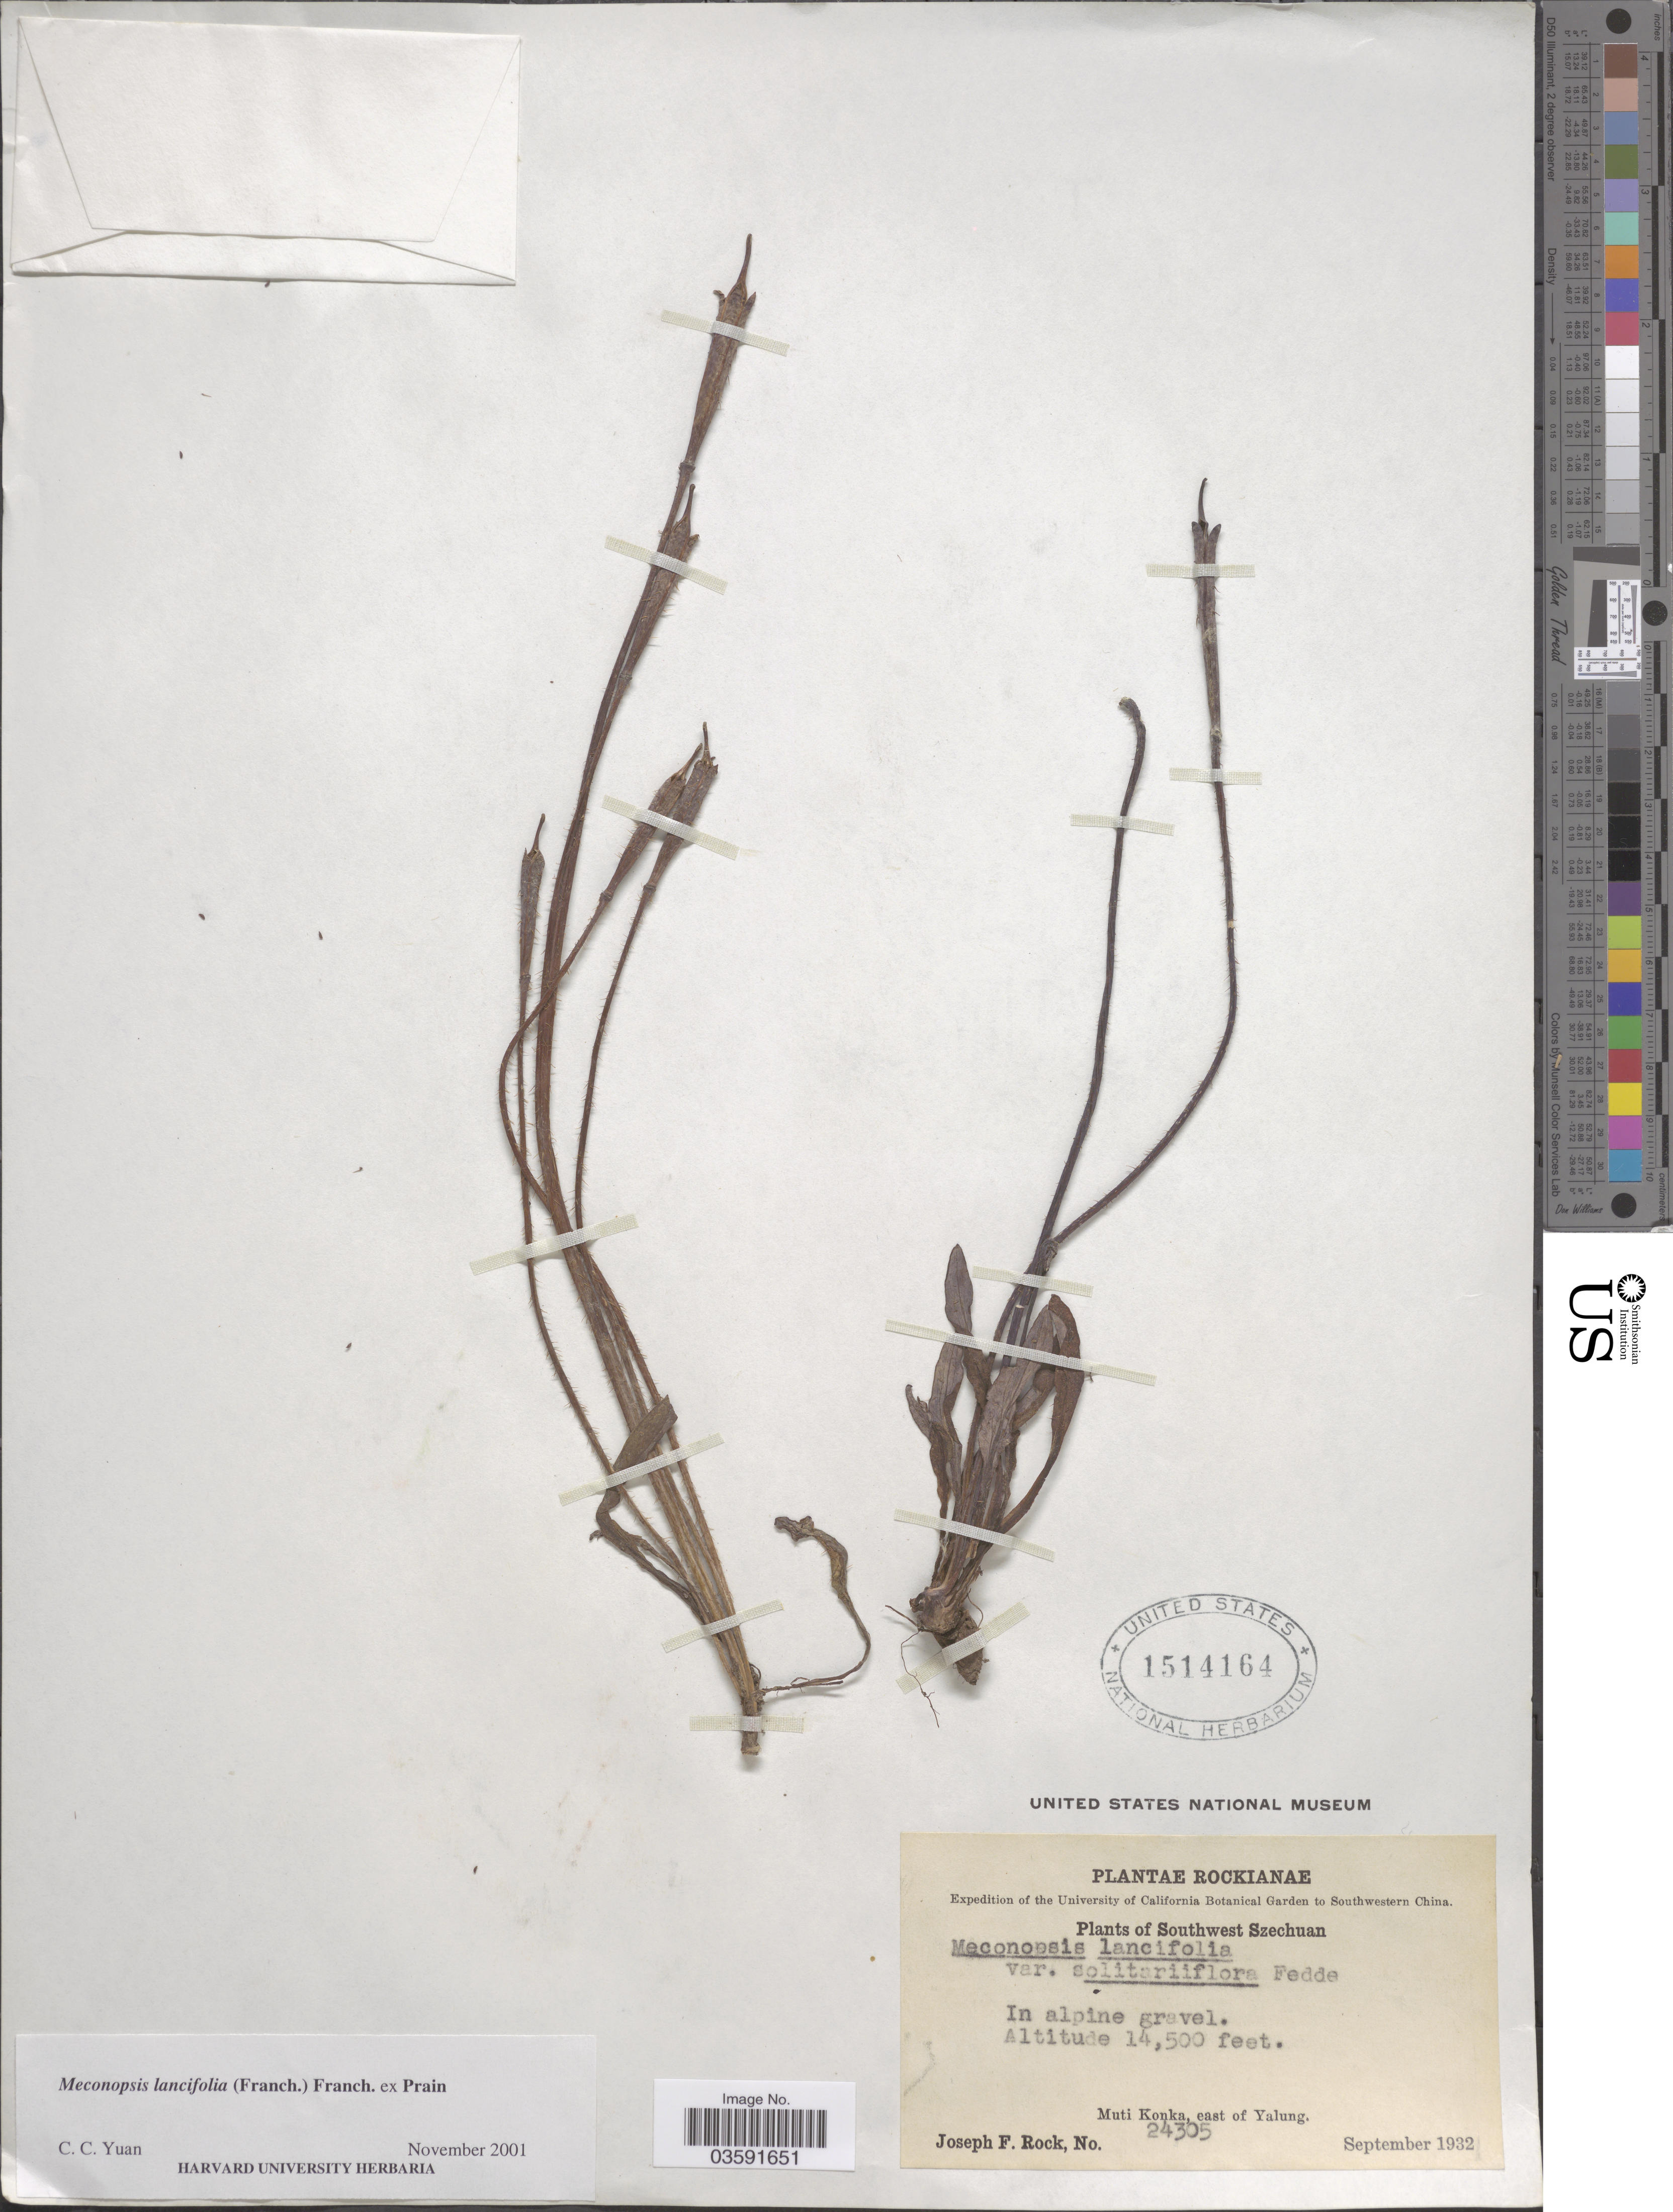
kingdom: Plantae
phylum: Tracheophyta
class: Magnoliopsida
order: Ranunculales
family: Papaveraceae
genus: Meconopsis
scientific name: Meconopsis lancifolia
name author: Franch. ex Prain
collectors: J. F. Rock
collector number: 24305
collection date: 1932-09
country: China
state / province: Sichuan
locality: Southwestern China. Southwest Szechuan. Muti Konka, east of Yalung.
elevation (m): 4420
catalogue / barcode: US 1514164